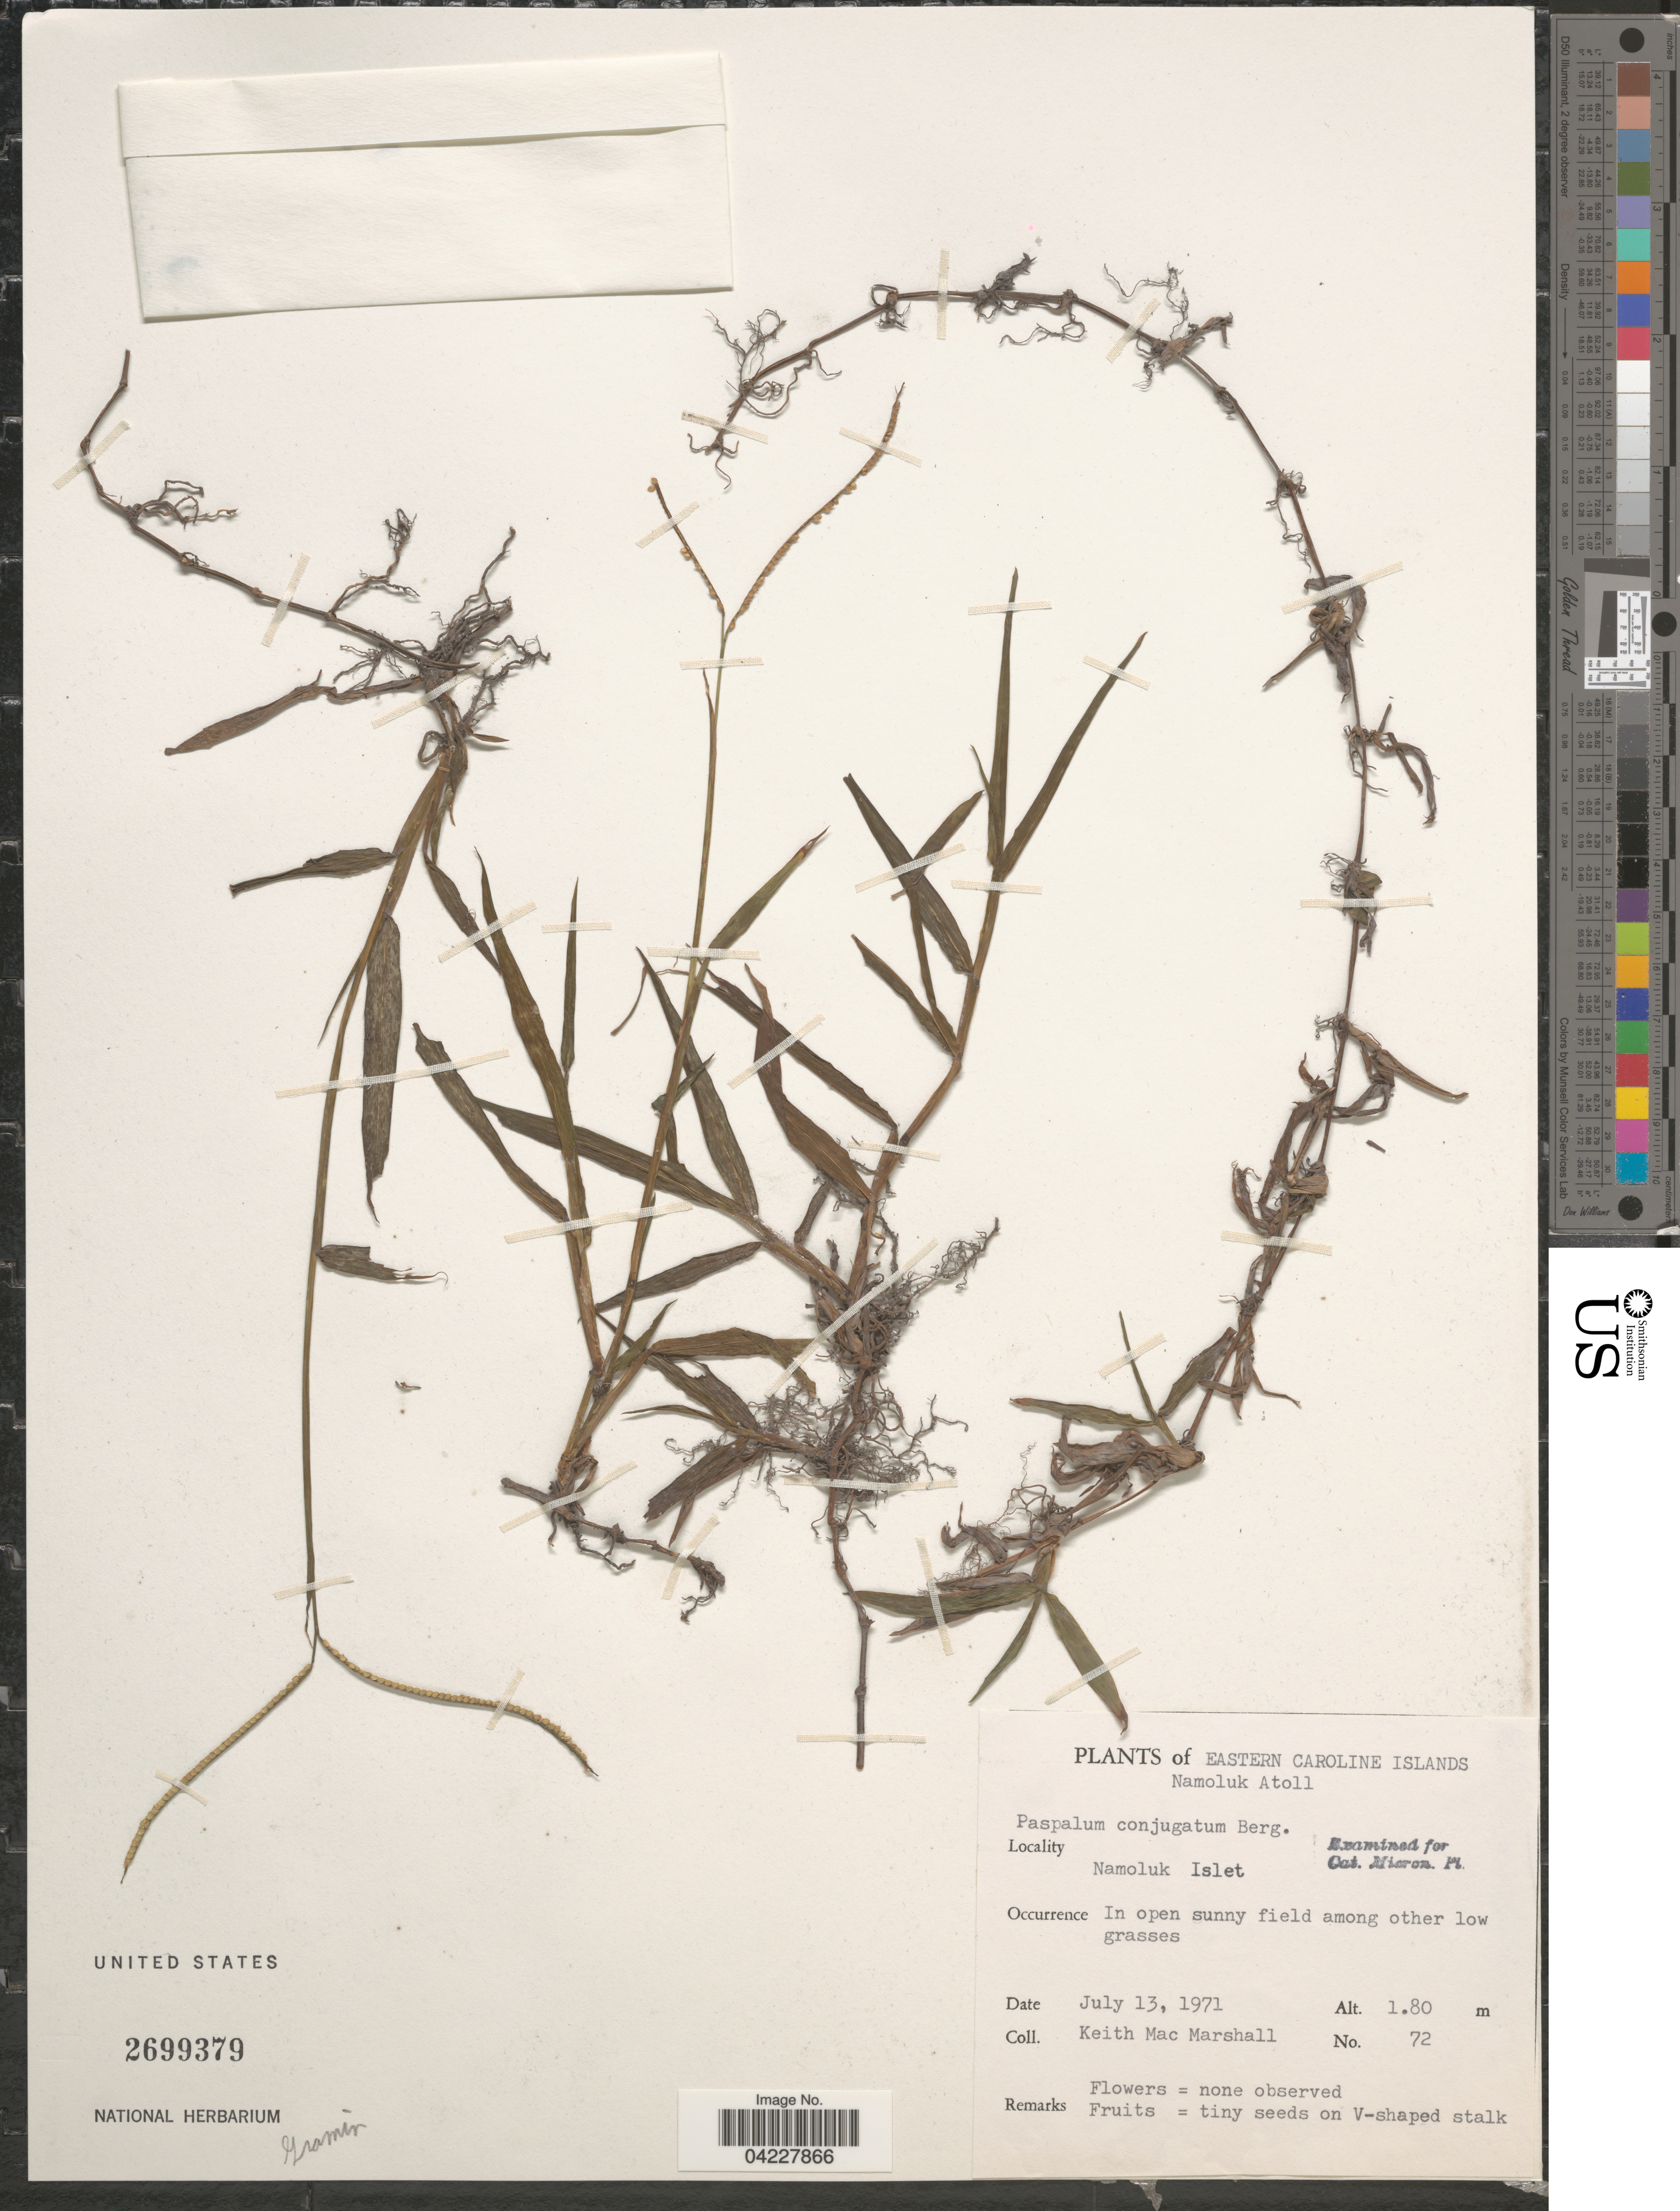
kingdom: Plantae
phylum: Tracheophyta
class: Liliopsida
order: Poales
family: Poaceae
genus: Paspalum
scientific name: Paspalum conjugatum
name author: P.J. Bergius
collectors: K. M. Marshall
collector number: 72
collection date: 1971-07-13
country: Kiribati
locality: Eastern Caroline Islands. Namoluk Atoll. Namoluk Islet.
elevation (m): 180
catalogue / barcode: US 2699379